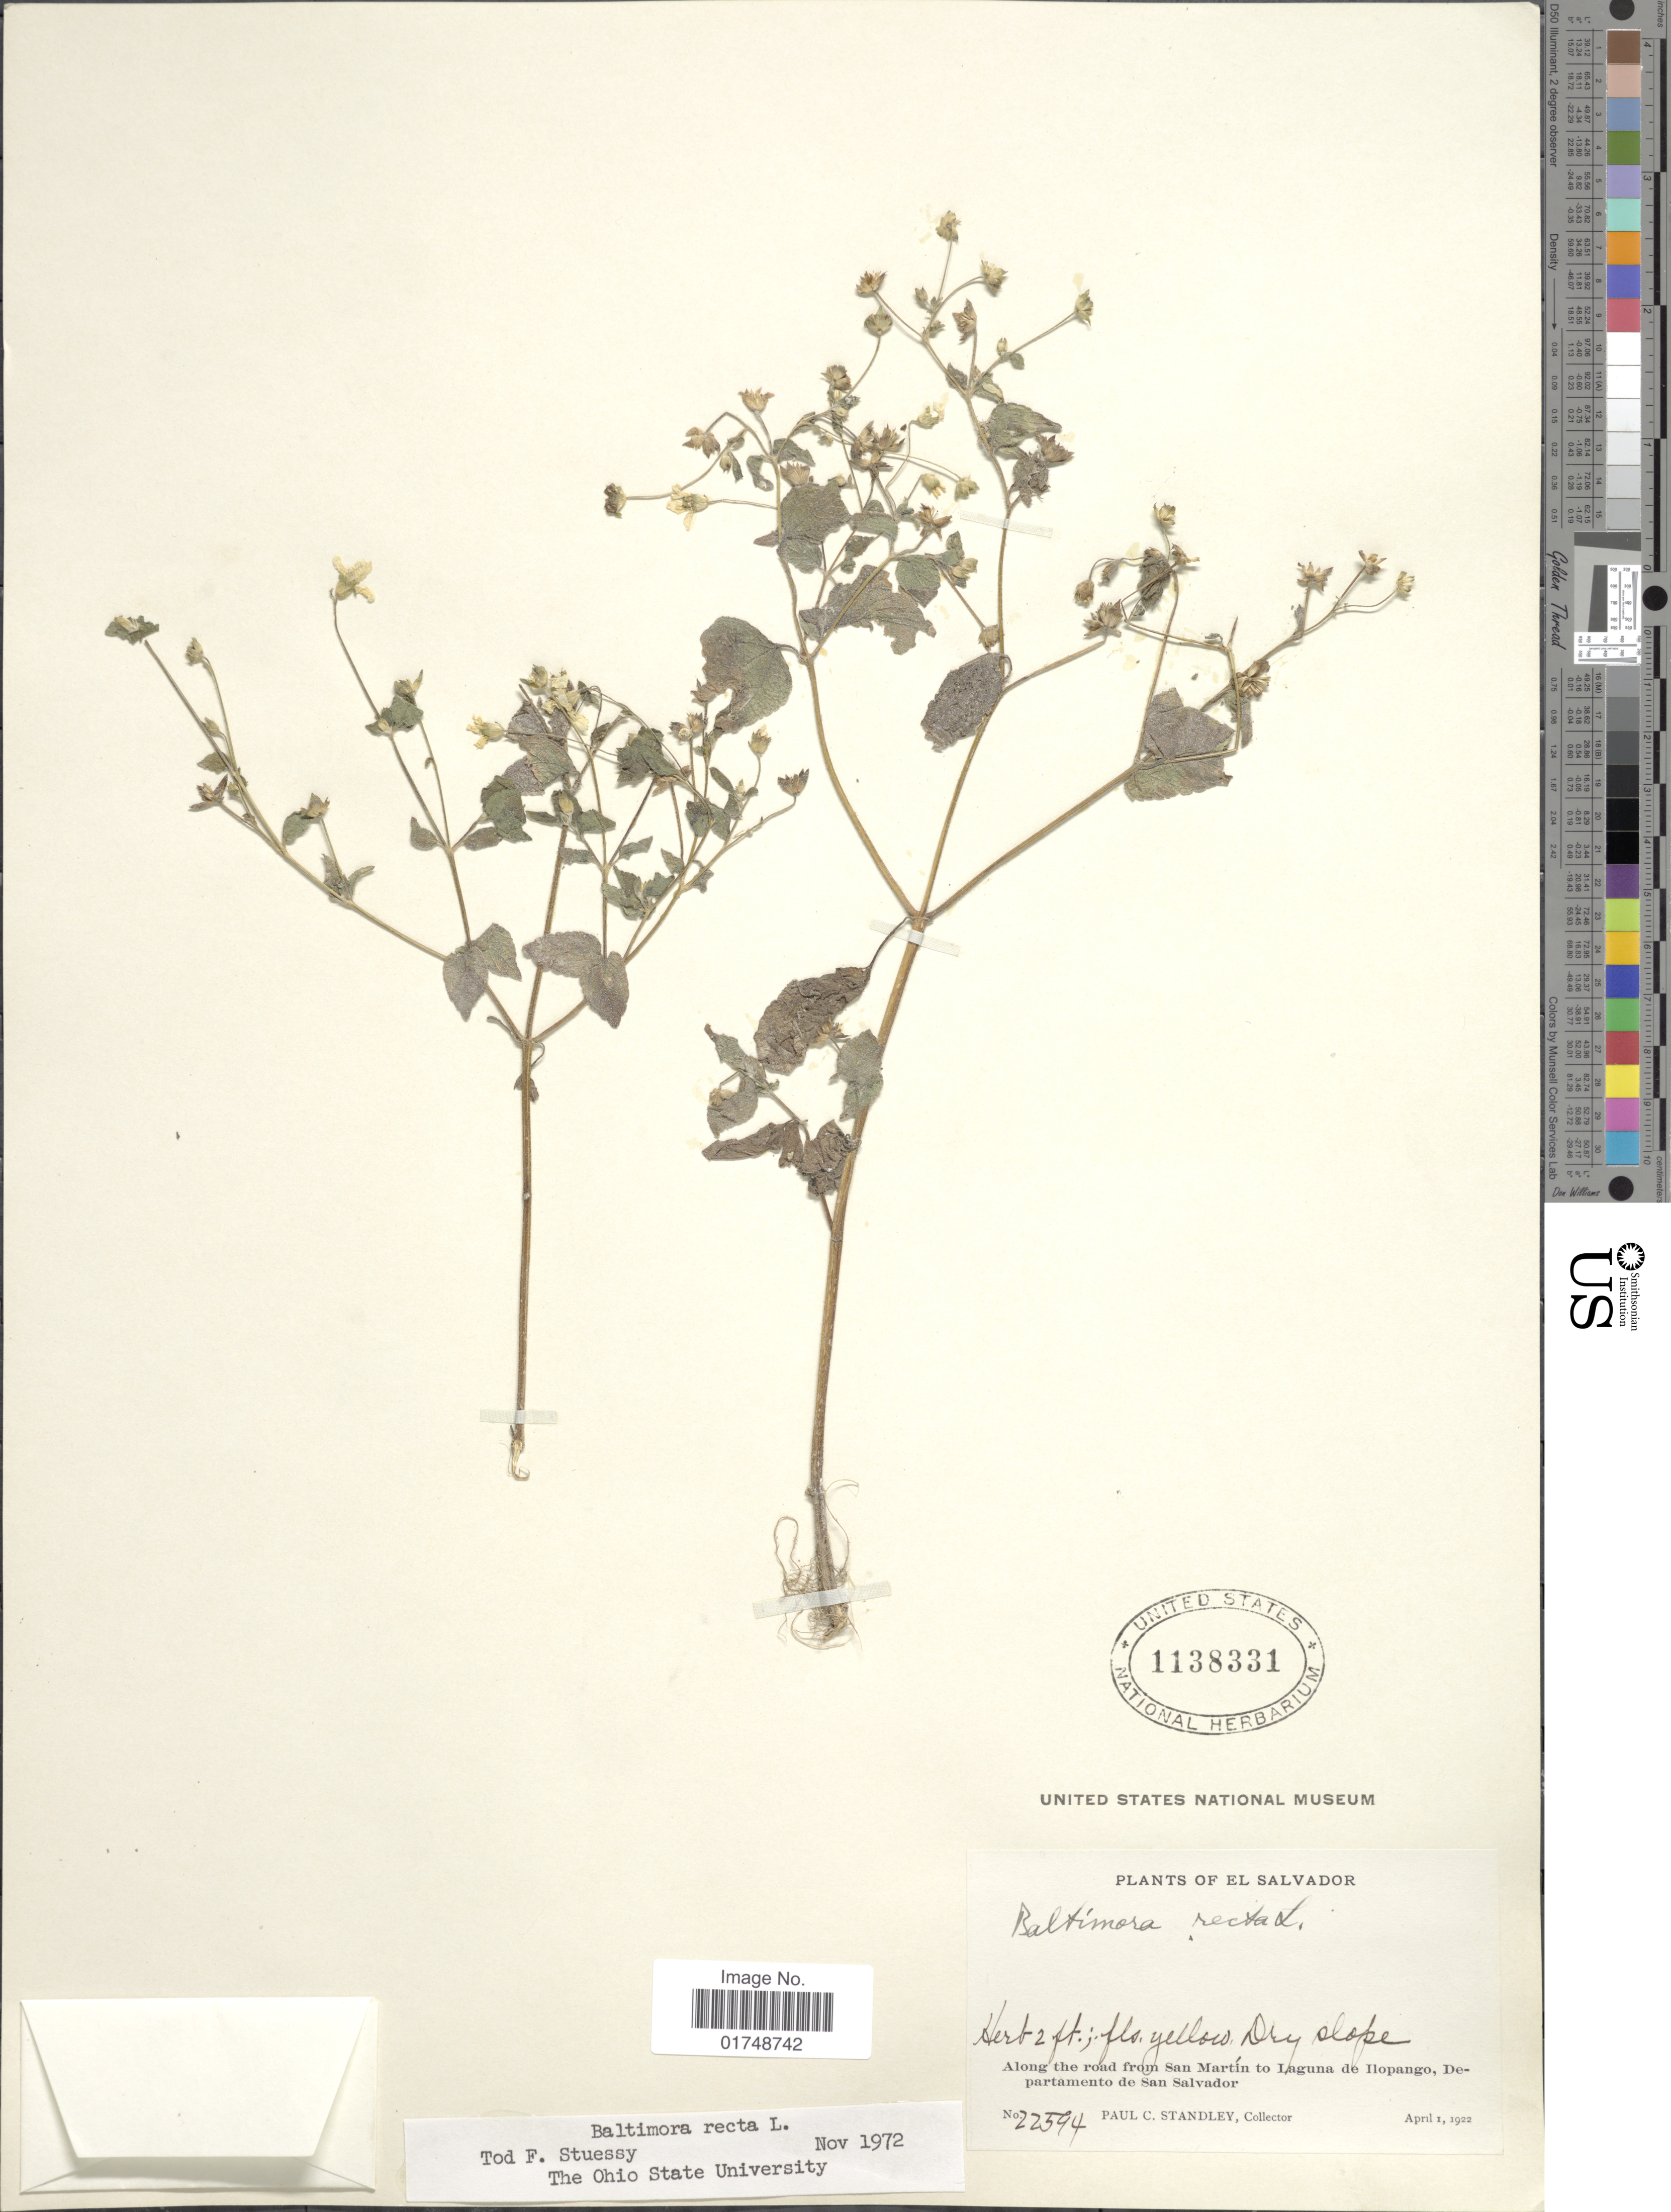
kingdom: Plantae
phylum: Tracheophyta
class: Magnoliopsida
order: Asterales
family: Asteraceae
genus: Baltimora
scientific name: Baltimora recta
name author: L.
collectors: P. C. Standley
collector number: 22594*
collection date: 1922-04-01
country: El Salvador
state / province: San Salvador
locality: Along the road from San Martin to Laguna de Ilopango, Departamento de San Salvador.Dry slope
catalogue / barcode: US 1138331